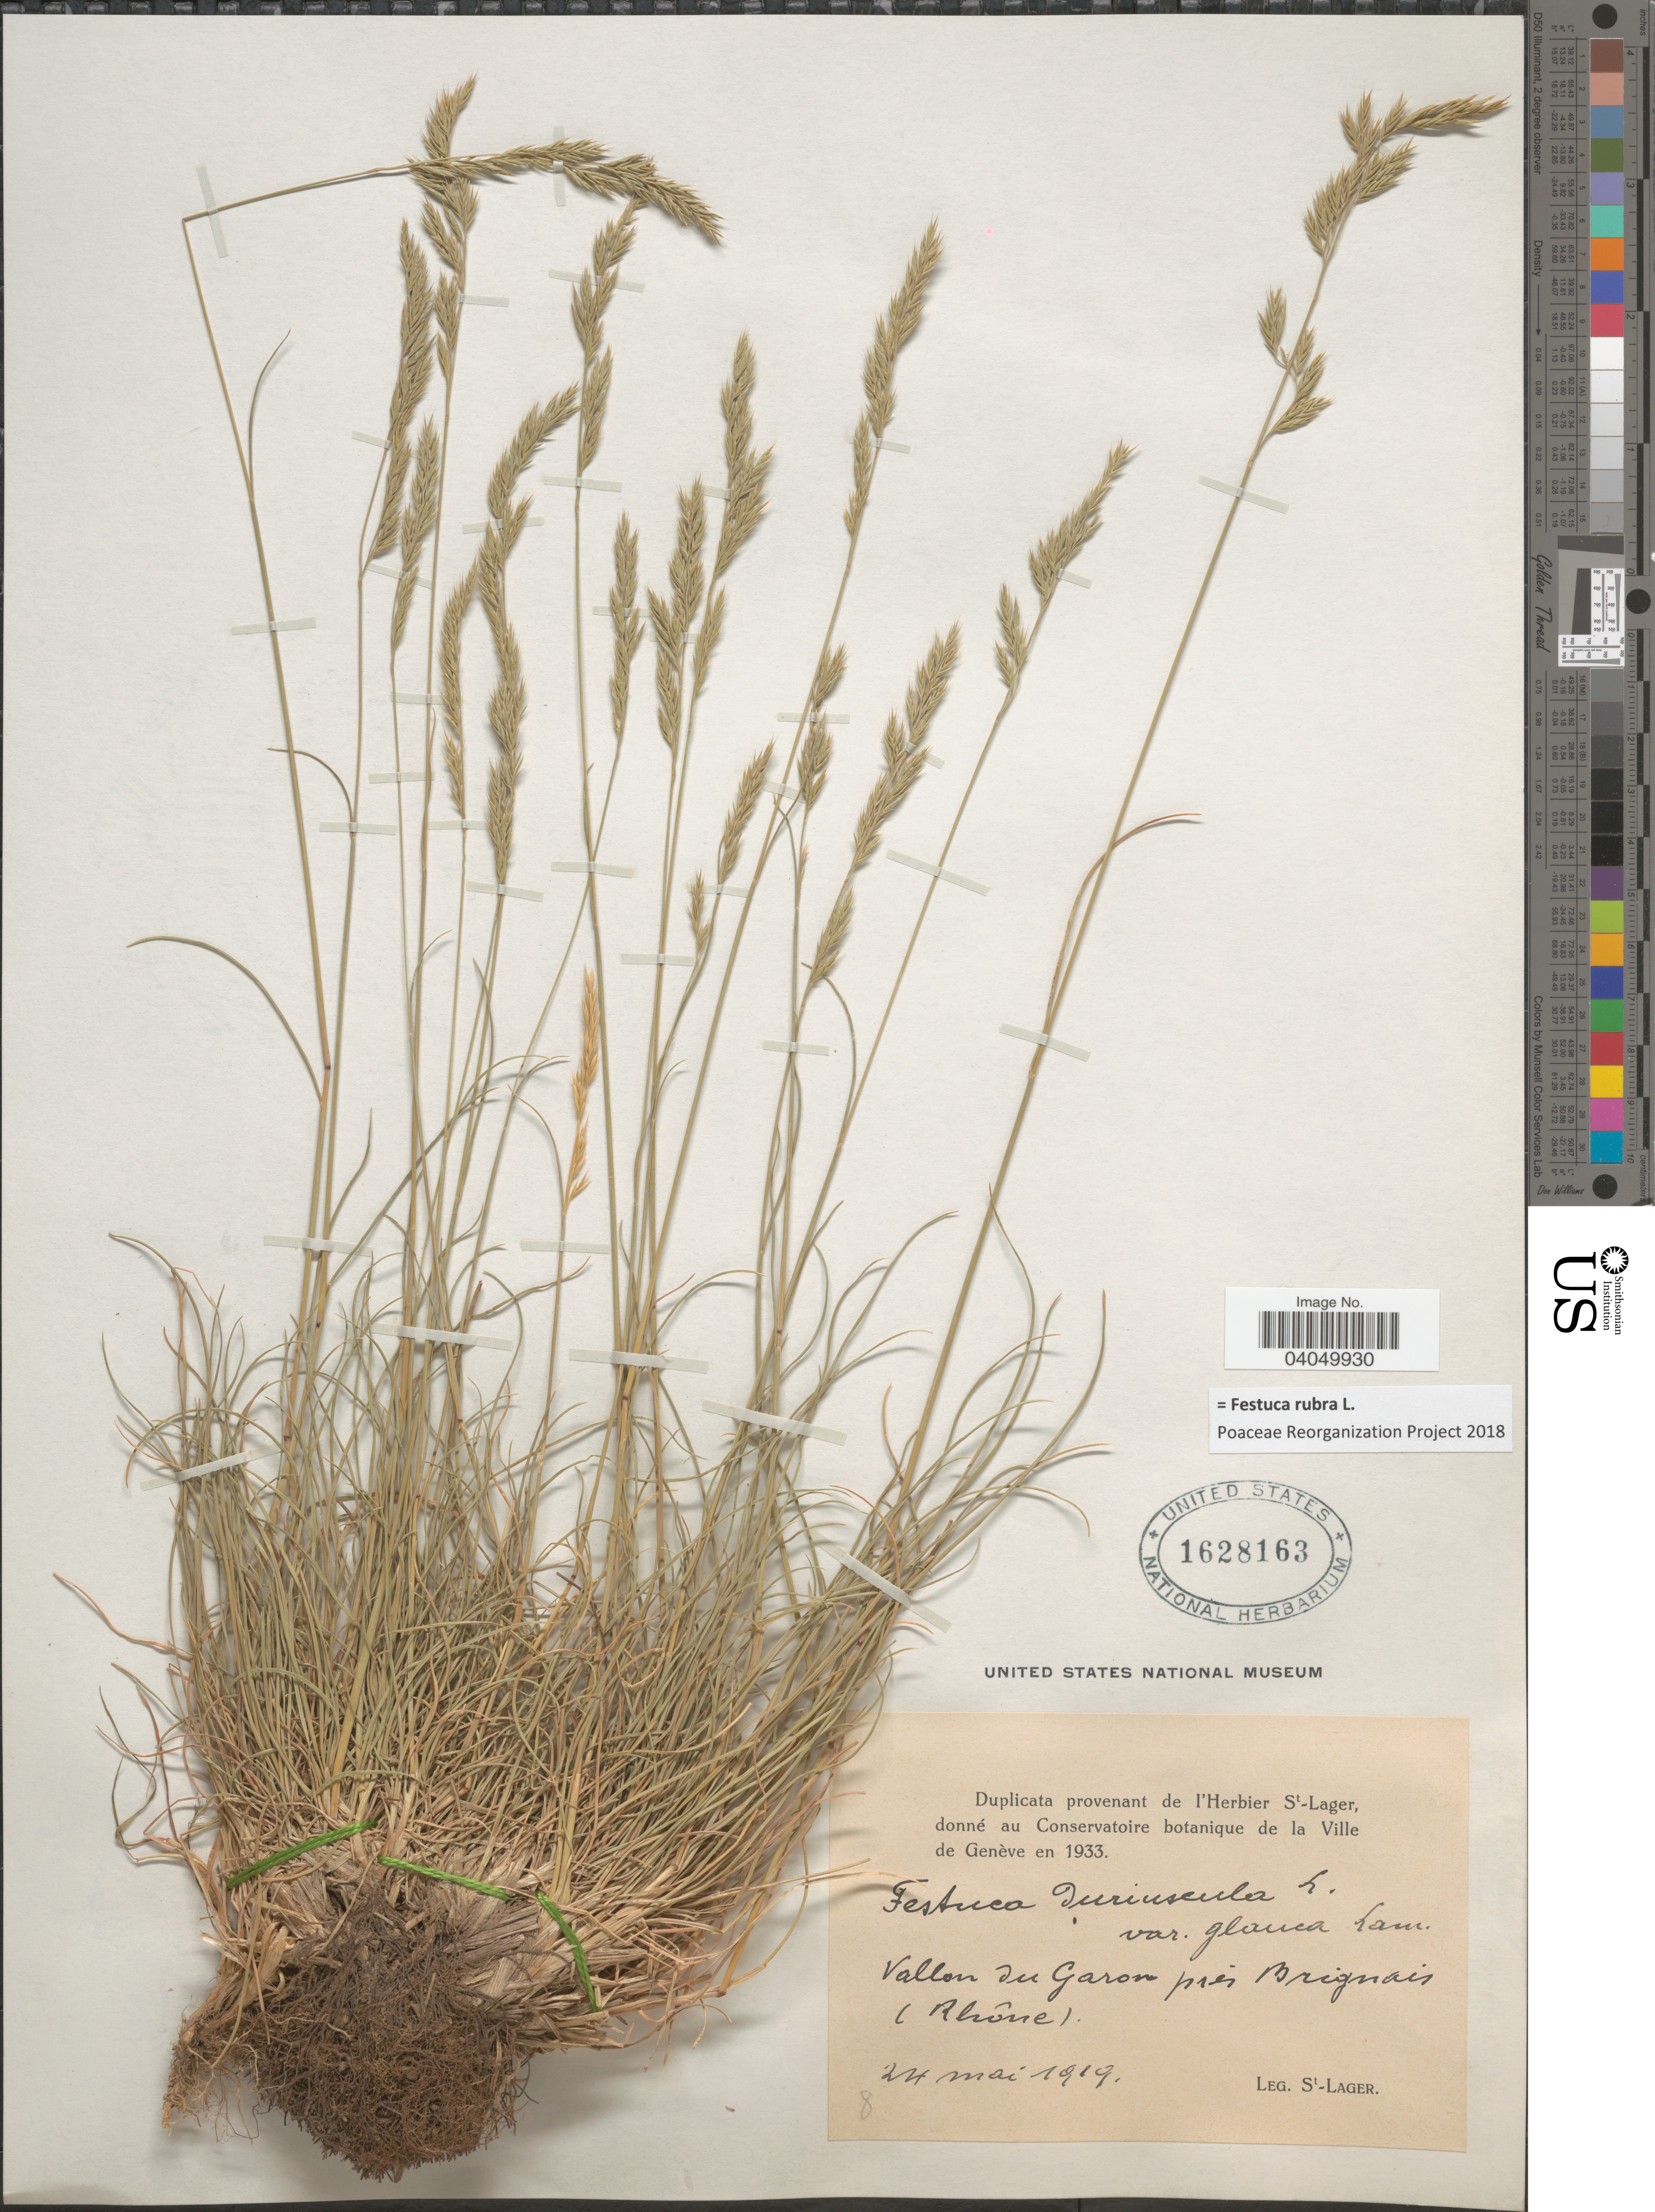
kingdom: Plantae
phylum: Tracheophyta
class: Liliopsida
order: Poales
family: Poaceae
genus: Festuca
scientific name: Festuca rubra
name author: L.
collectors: Saint-Lager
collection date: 1919-05-24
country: France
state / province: Auvergne-Rhône-Alpes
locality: Vallon du Garon près Brignois (Rhône).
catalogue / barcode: US 1628163